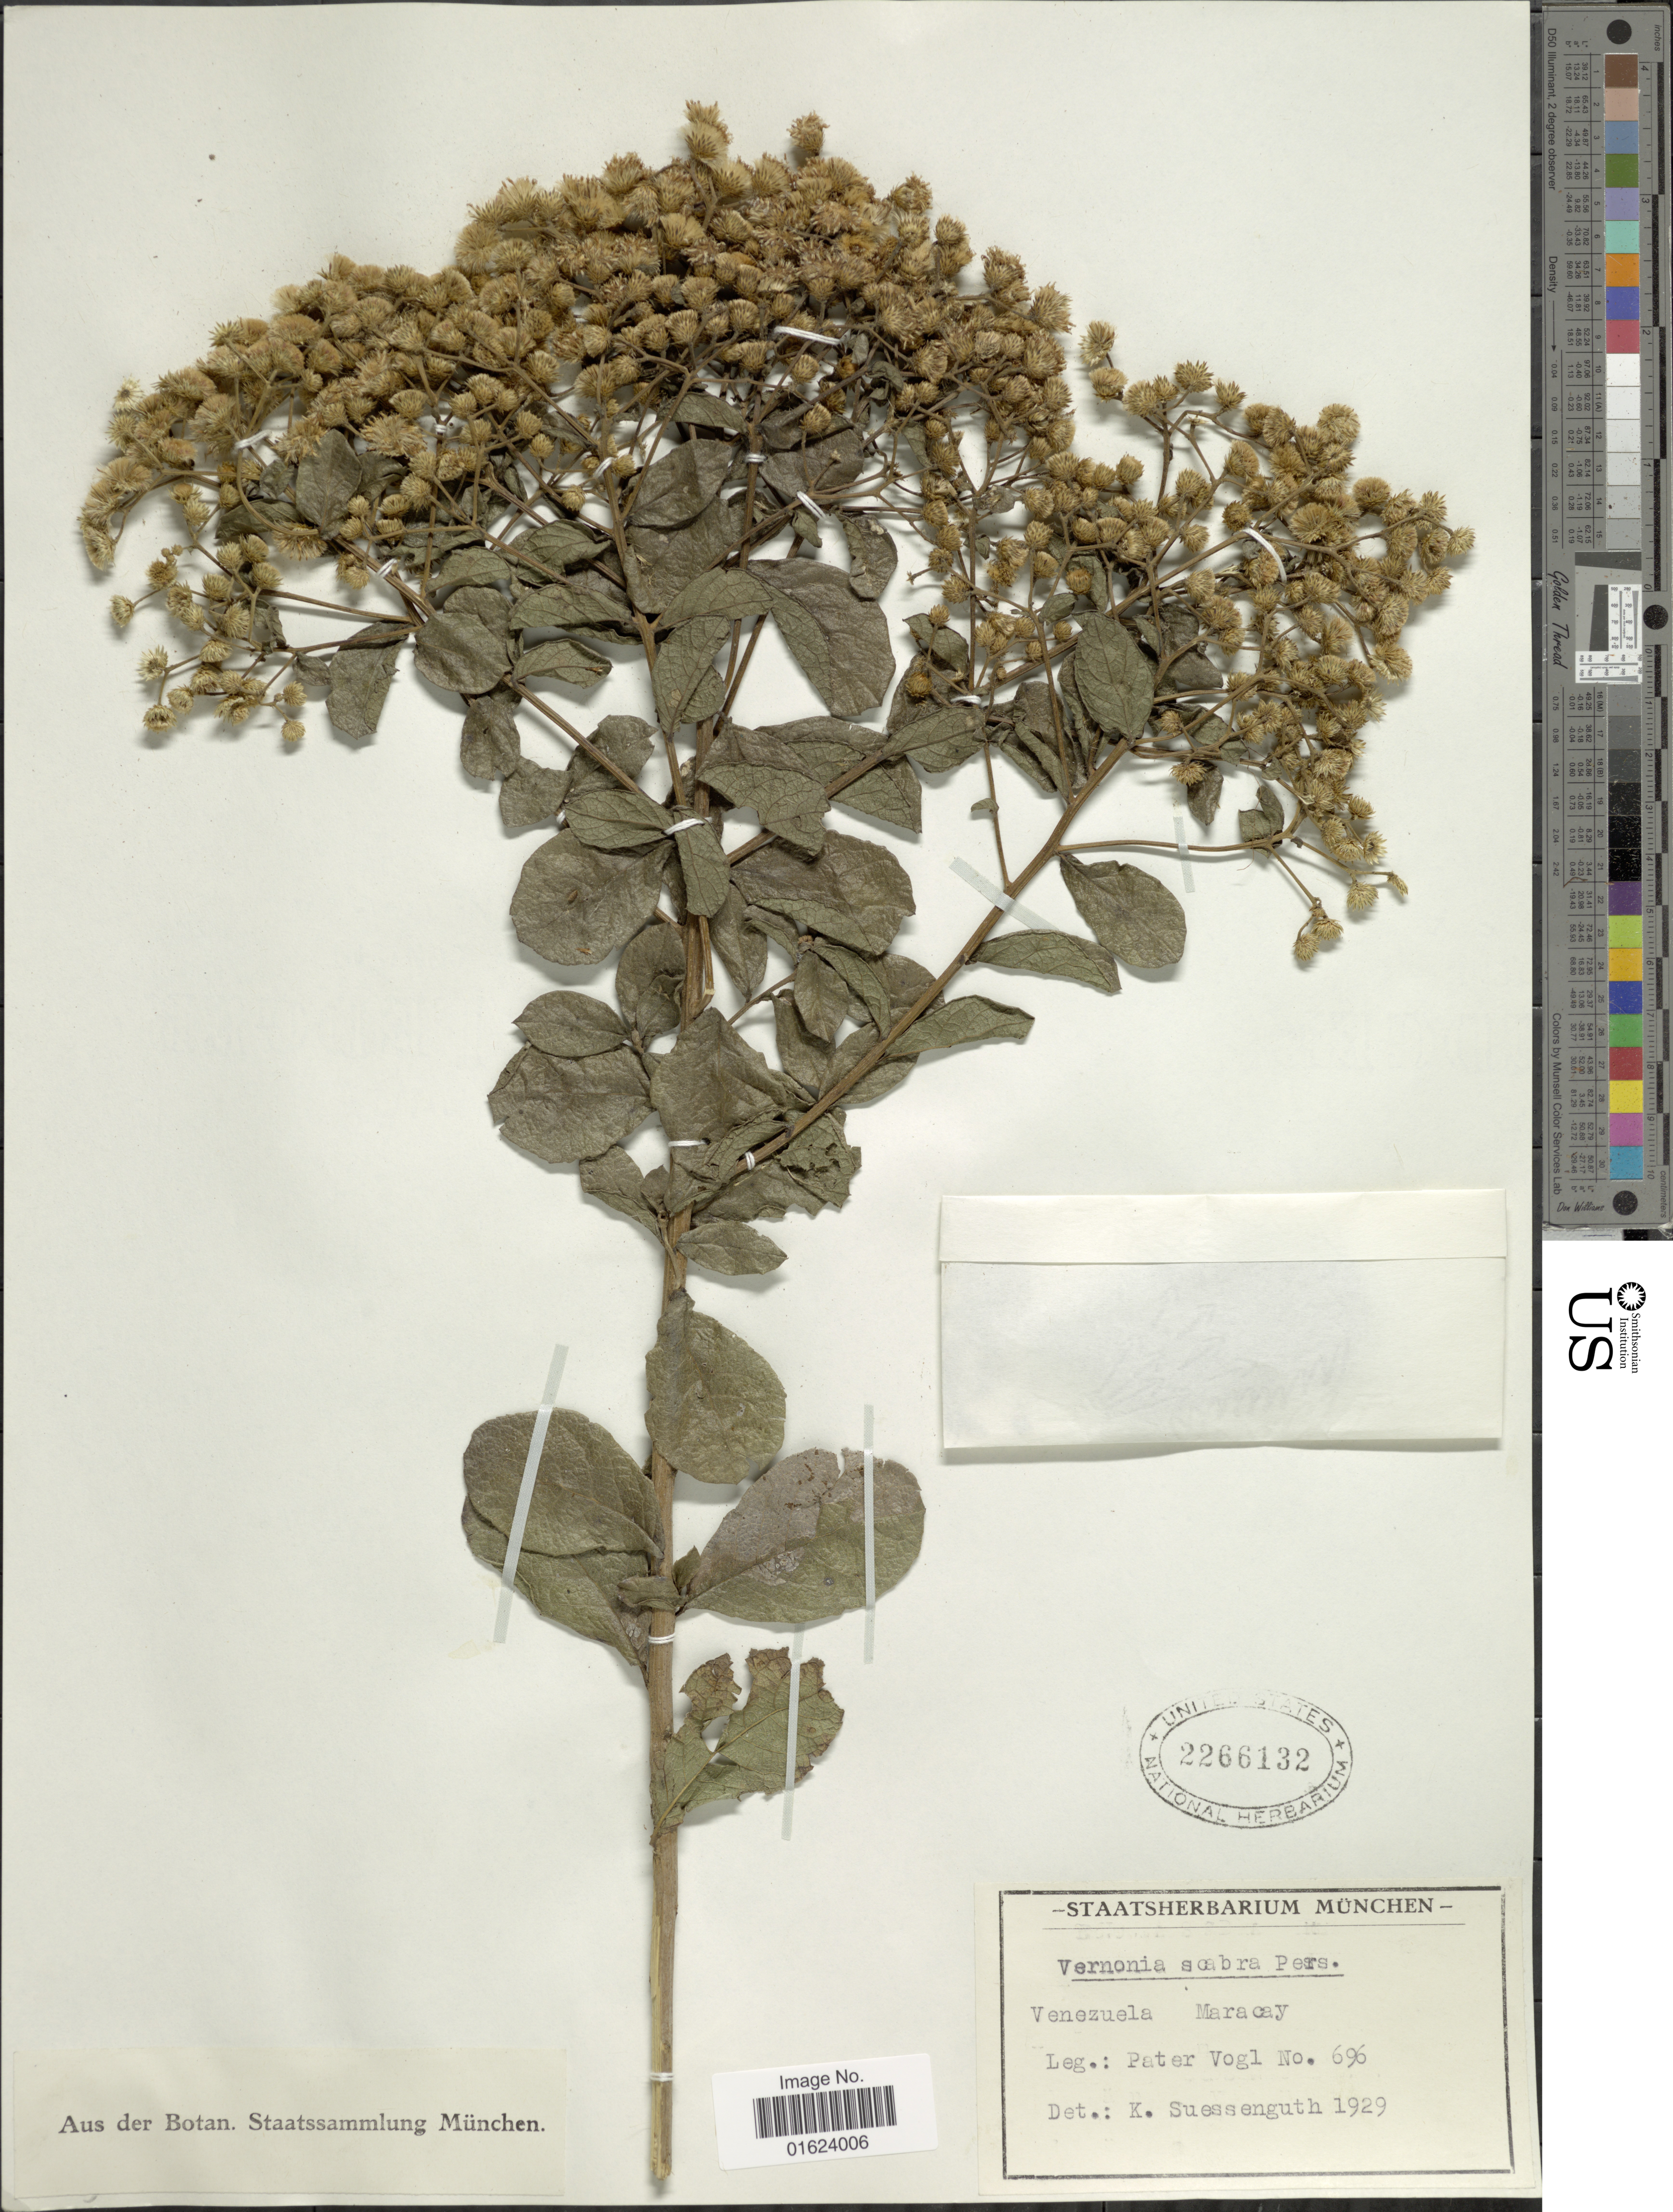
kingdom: Plantae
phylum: Tracheophyta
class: Magnoliopsida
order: Asterales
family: Asteraceae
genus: Vernonia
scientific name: Vernonia brasiliana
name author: (L.) Druce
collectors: P. C. Vogl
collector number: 696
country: Venezuela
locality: Venezuela, Maracay.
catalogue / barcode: US 2266132